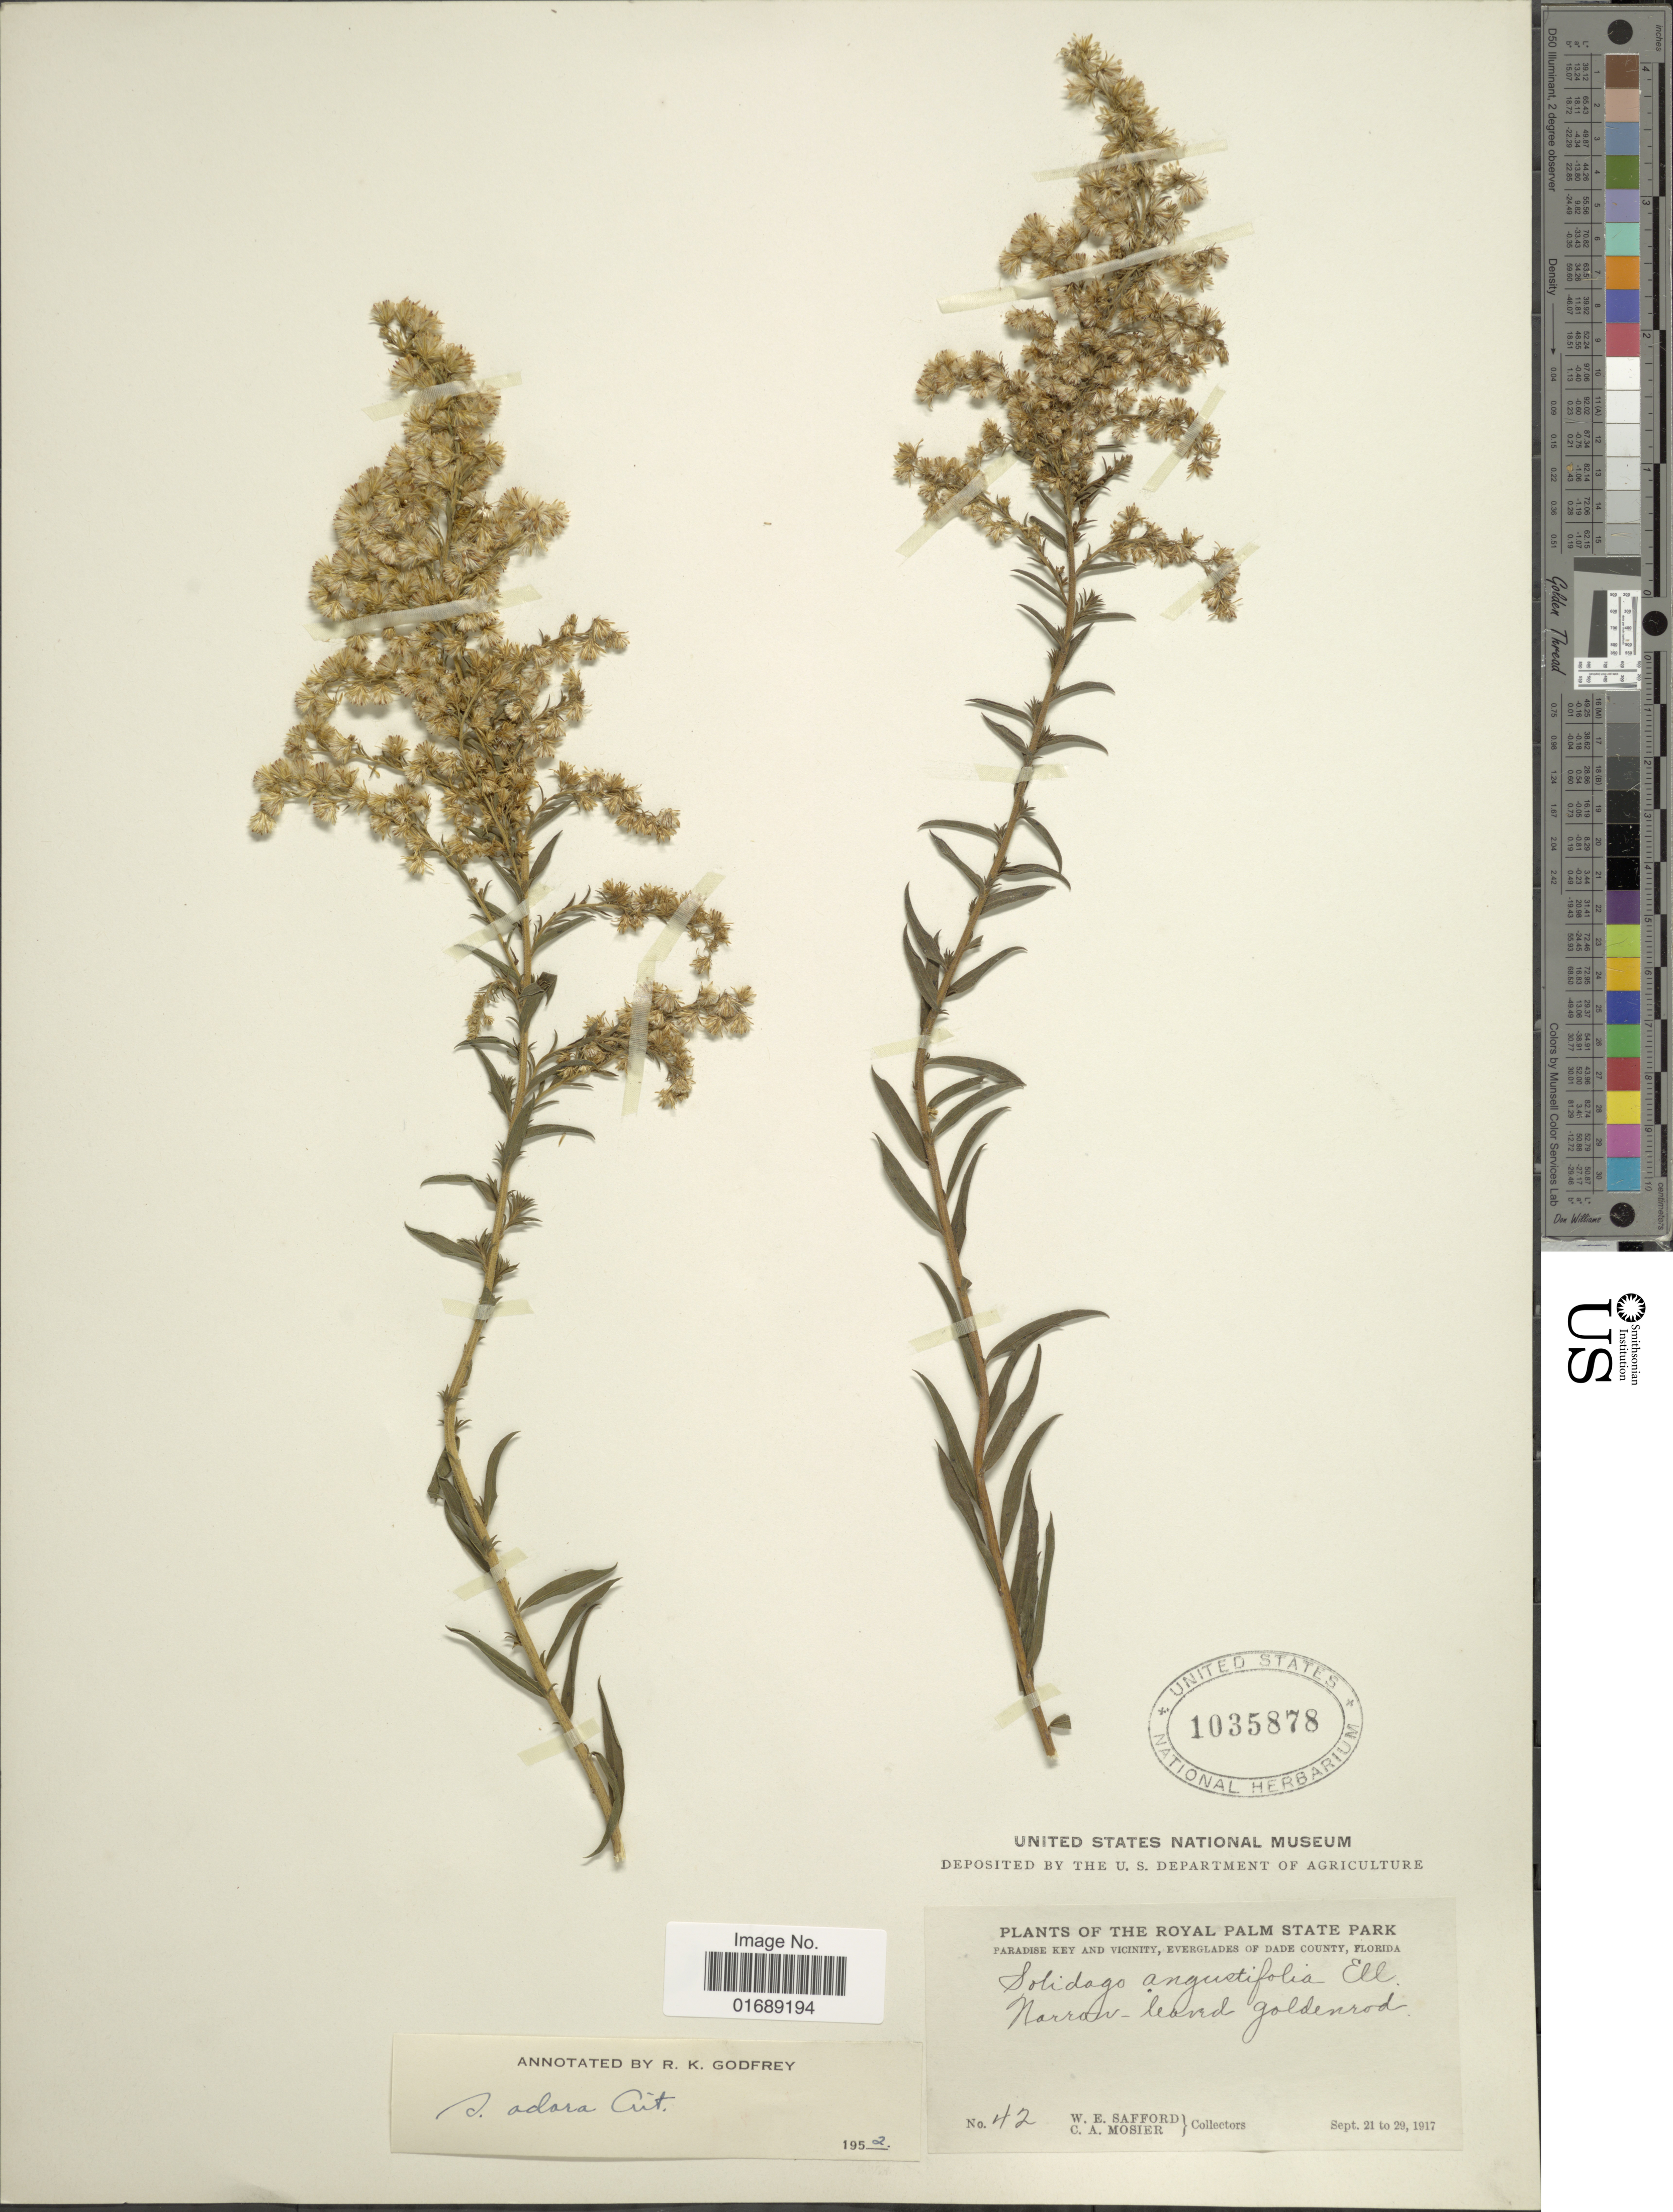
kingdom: Plantae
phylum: Tracheophyta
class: Magnoliopsida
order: Asterales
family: Asteraceae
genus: Solidago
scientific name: Solidago odora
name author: Aiton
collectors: W. E. Safford & C. A. Mosier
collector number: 42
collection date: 1917-09-21/1917-09-29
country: United States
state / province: Florida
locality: Royal Palm State Park, Paradise Key and vicinity, Everglades of Dade County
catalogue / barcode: US 1035878